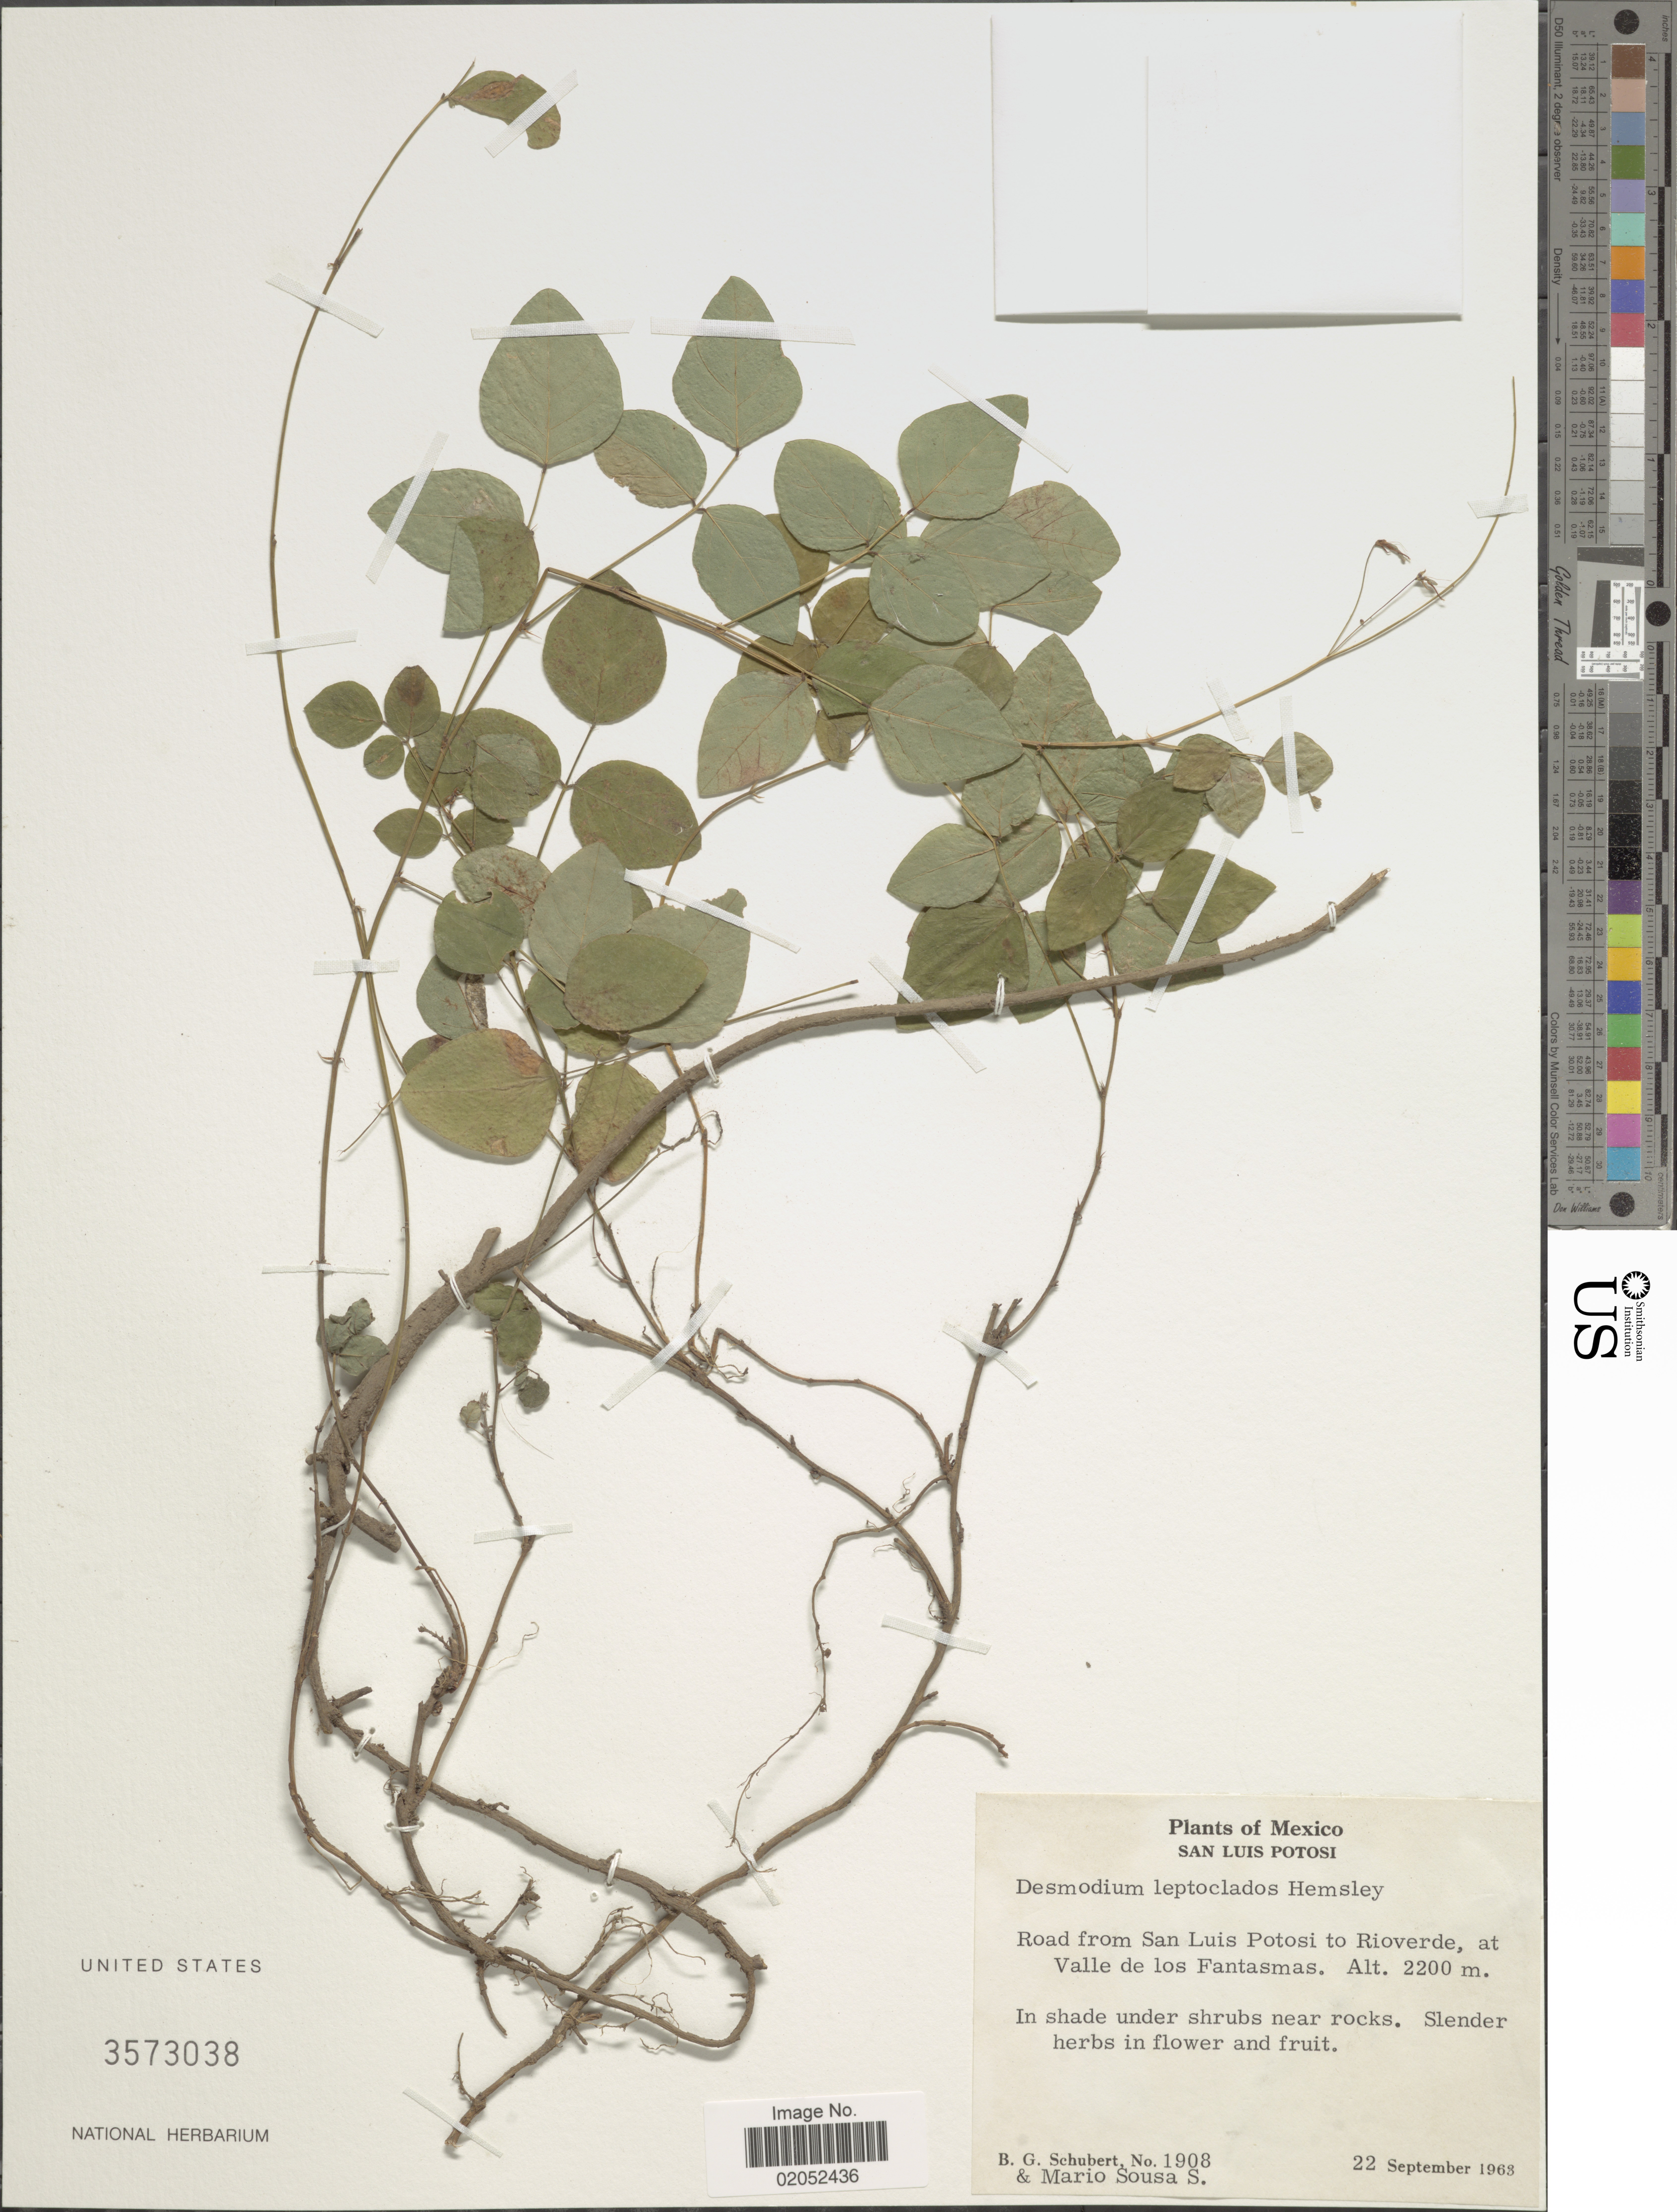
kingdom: Plantae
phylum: Tracheophyta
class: Magnoliopsida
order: Fabales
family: Fabaceae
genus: Desmodium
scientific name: Desmodium leptoclados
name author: Hemsl.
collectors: B. Schubert & M. Sousa S.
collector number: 1908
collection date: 1963-09-22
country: Mexico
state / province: San Luis Potosí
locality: San Luis Potosi, Road from San Luis Potosi to Rio verde, at Valle de los Fantasmas.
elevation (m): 2200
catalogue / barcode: US 3573038